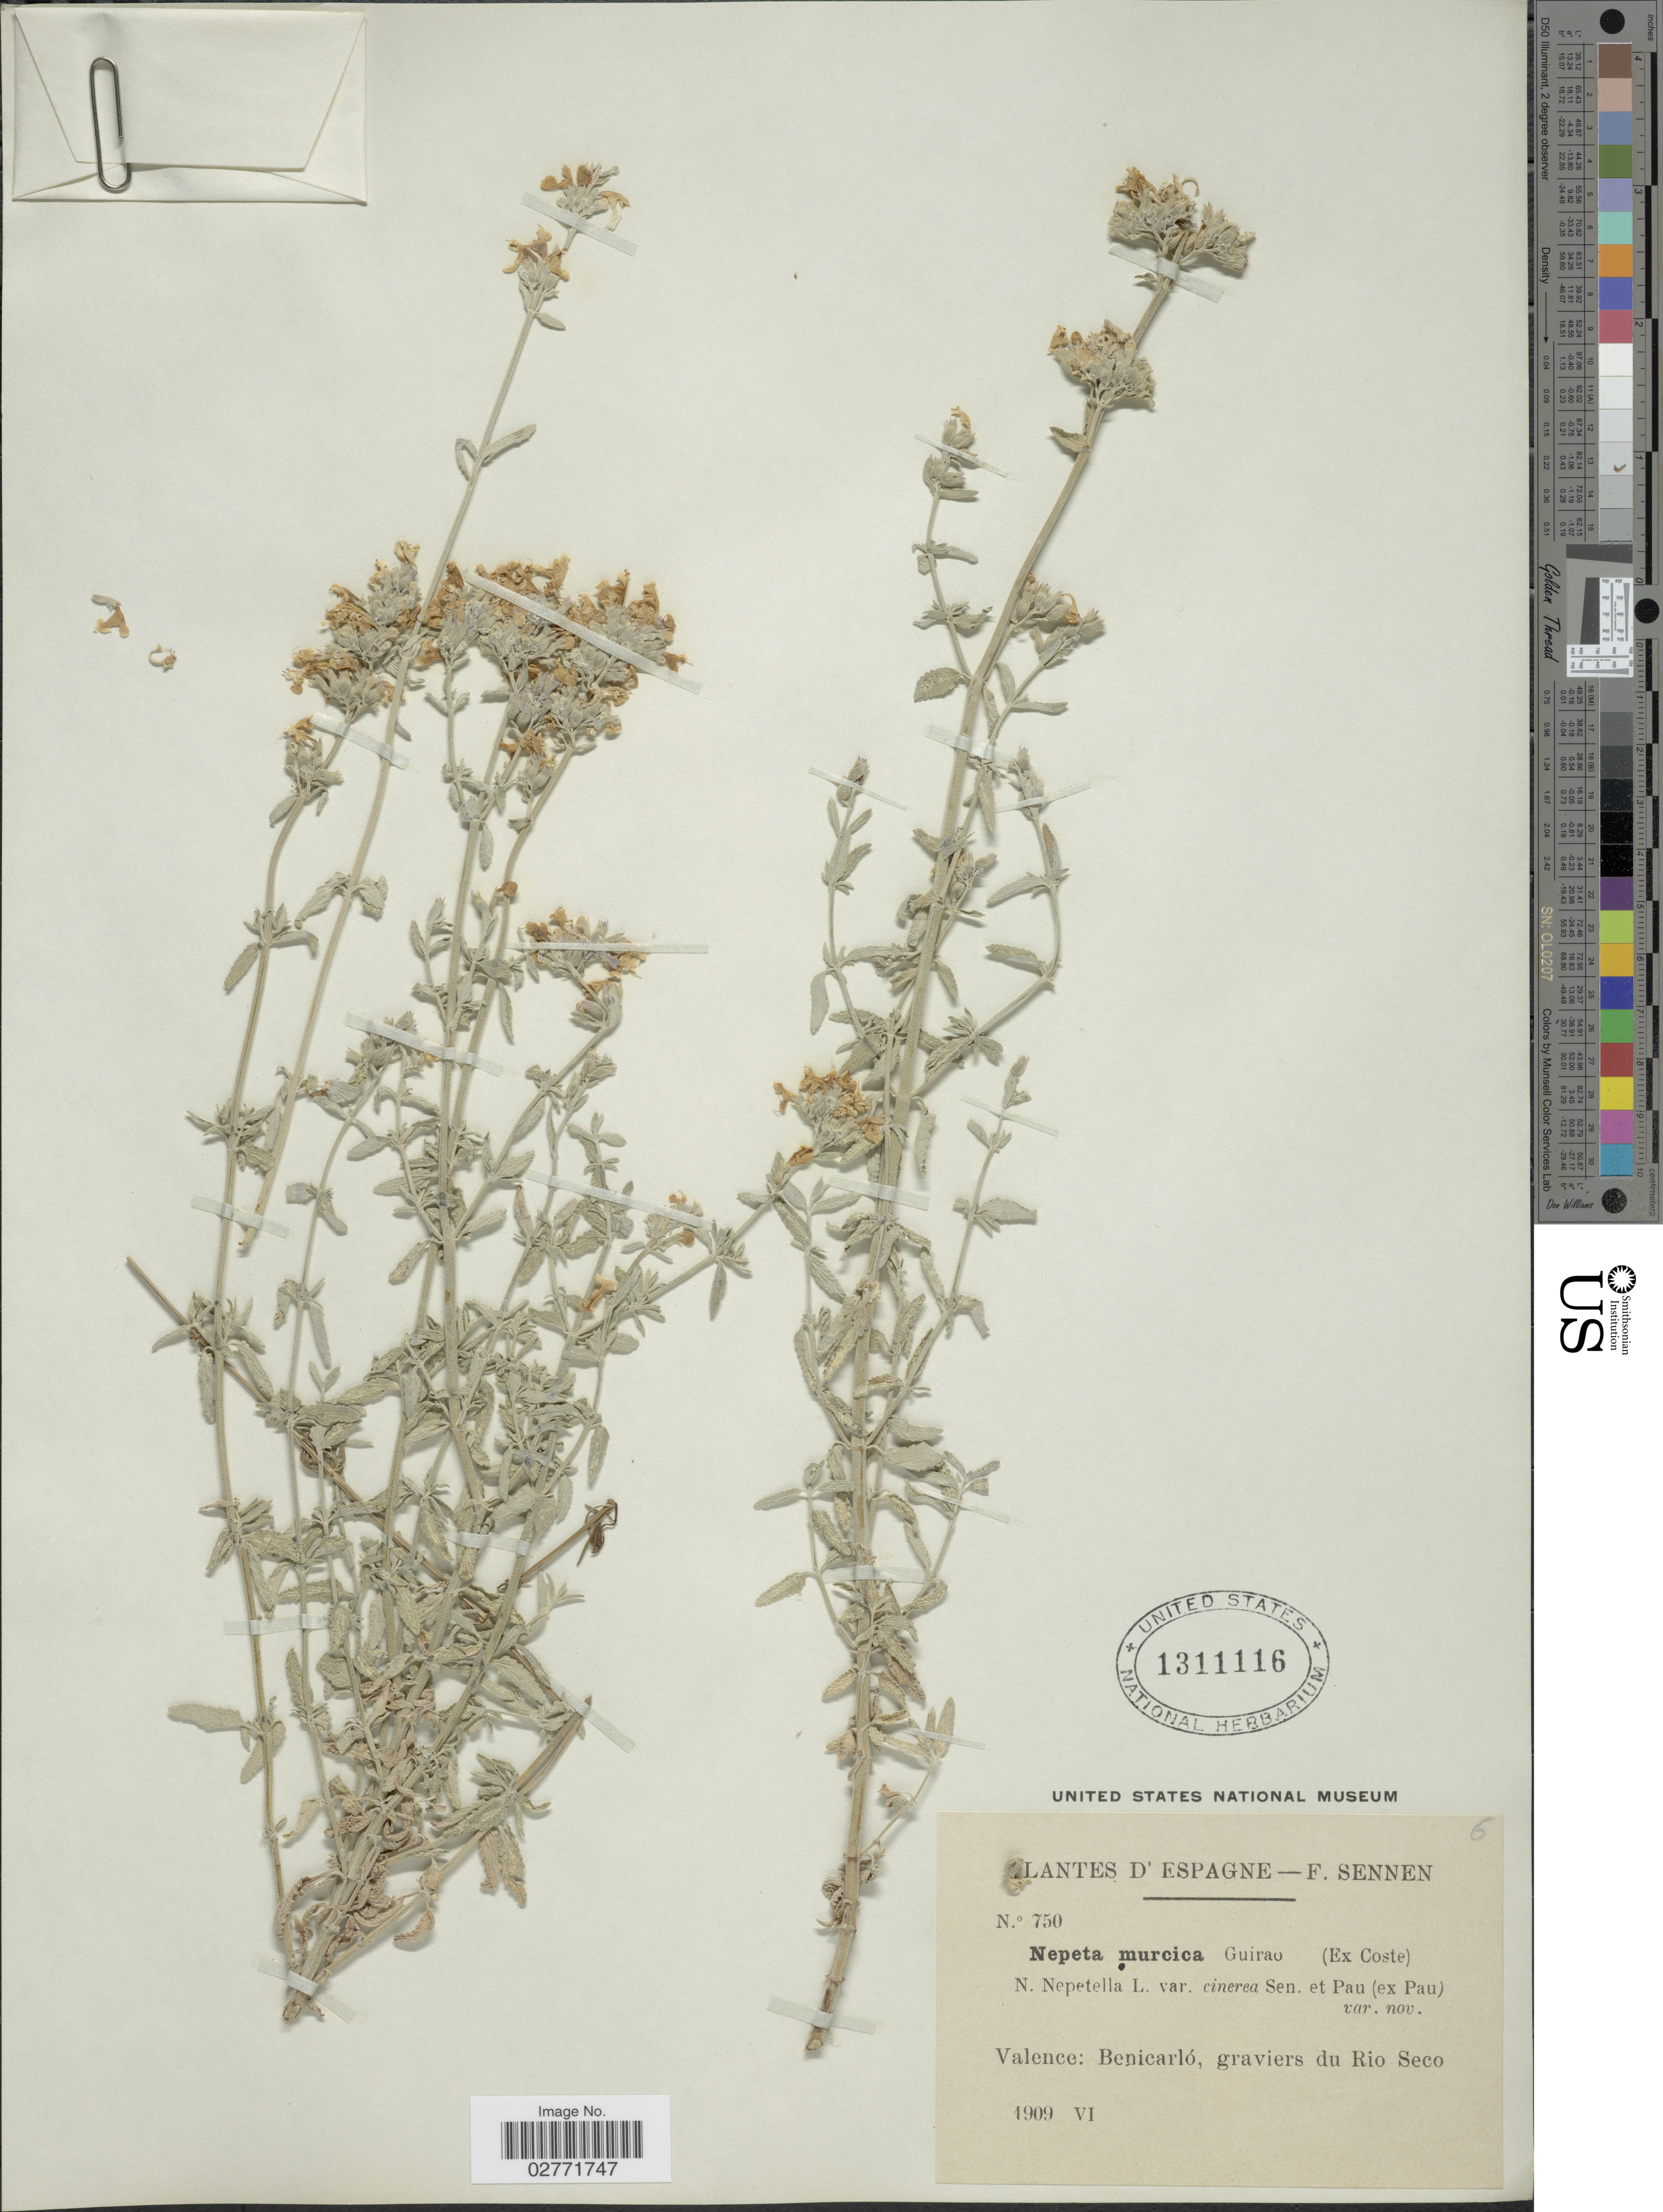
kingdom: Plantae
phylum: Tracheophyta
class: Magnoliopsida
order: Lamiales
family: Lamiaceae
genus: Nepeta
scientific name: Nepeta murcica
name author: Guirao ex Willk.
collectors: E. Sennen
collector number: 750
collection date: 1909-06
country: Spain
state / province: Valenciana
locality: Espagne. Valence: Benicarló, graviers du Rio Seco.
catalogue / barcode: US 1311116